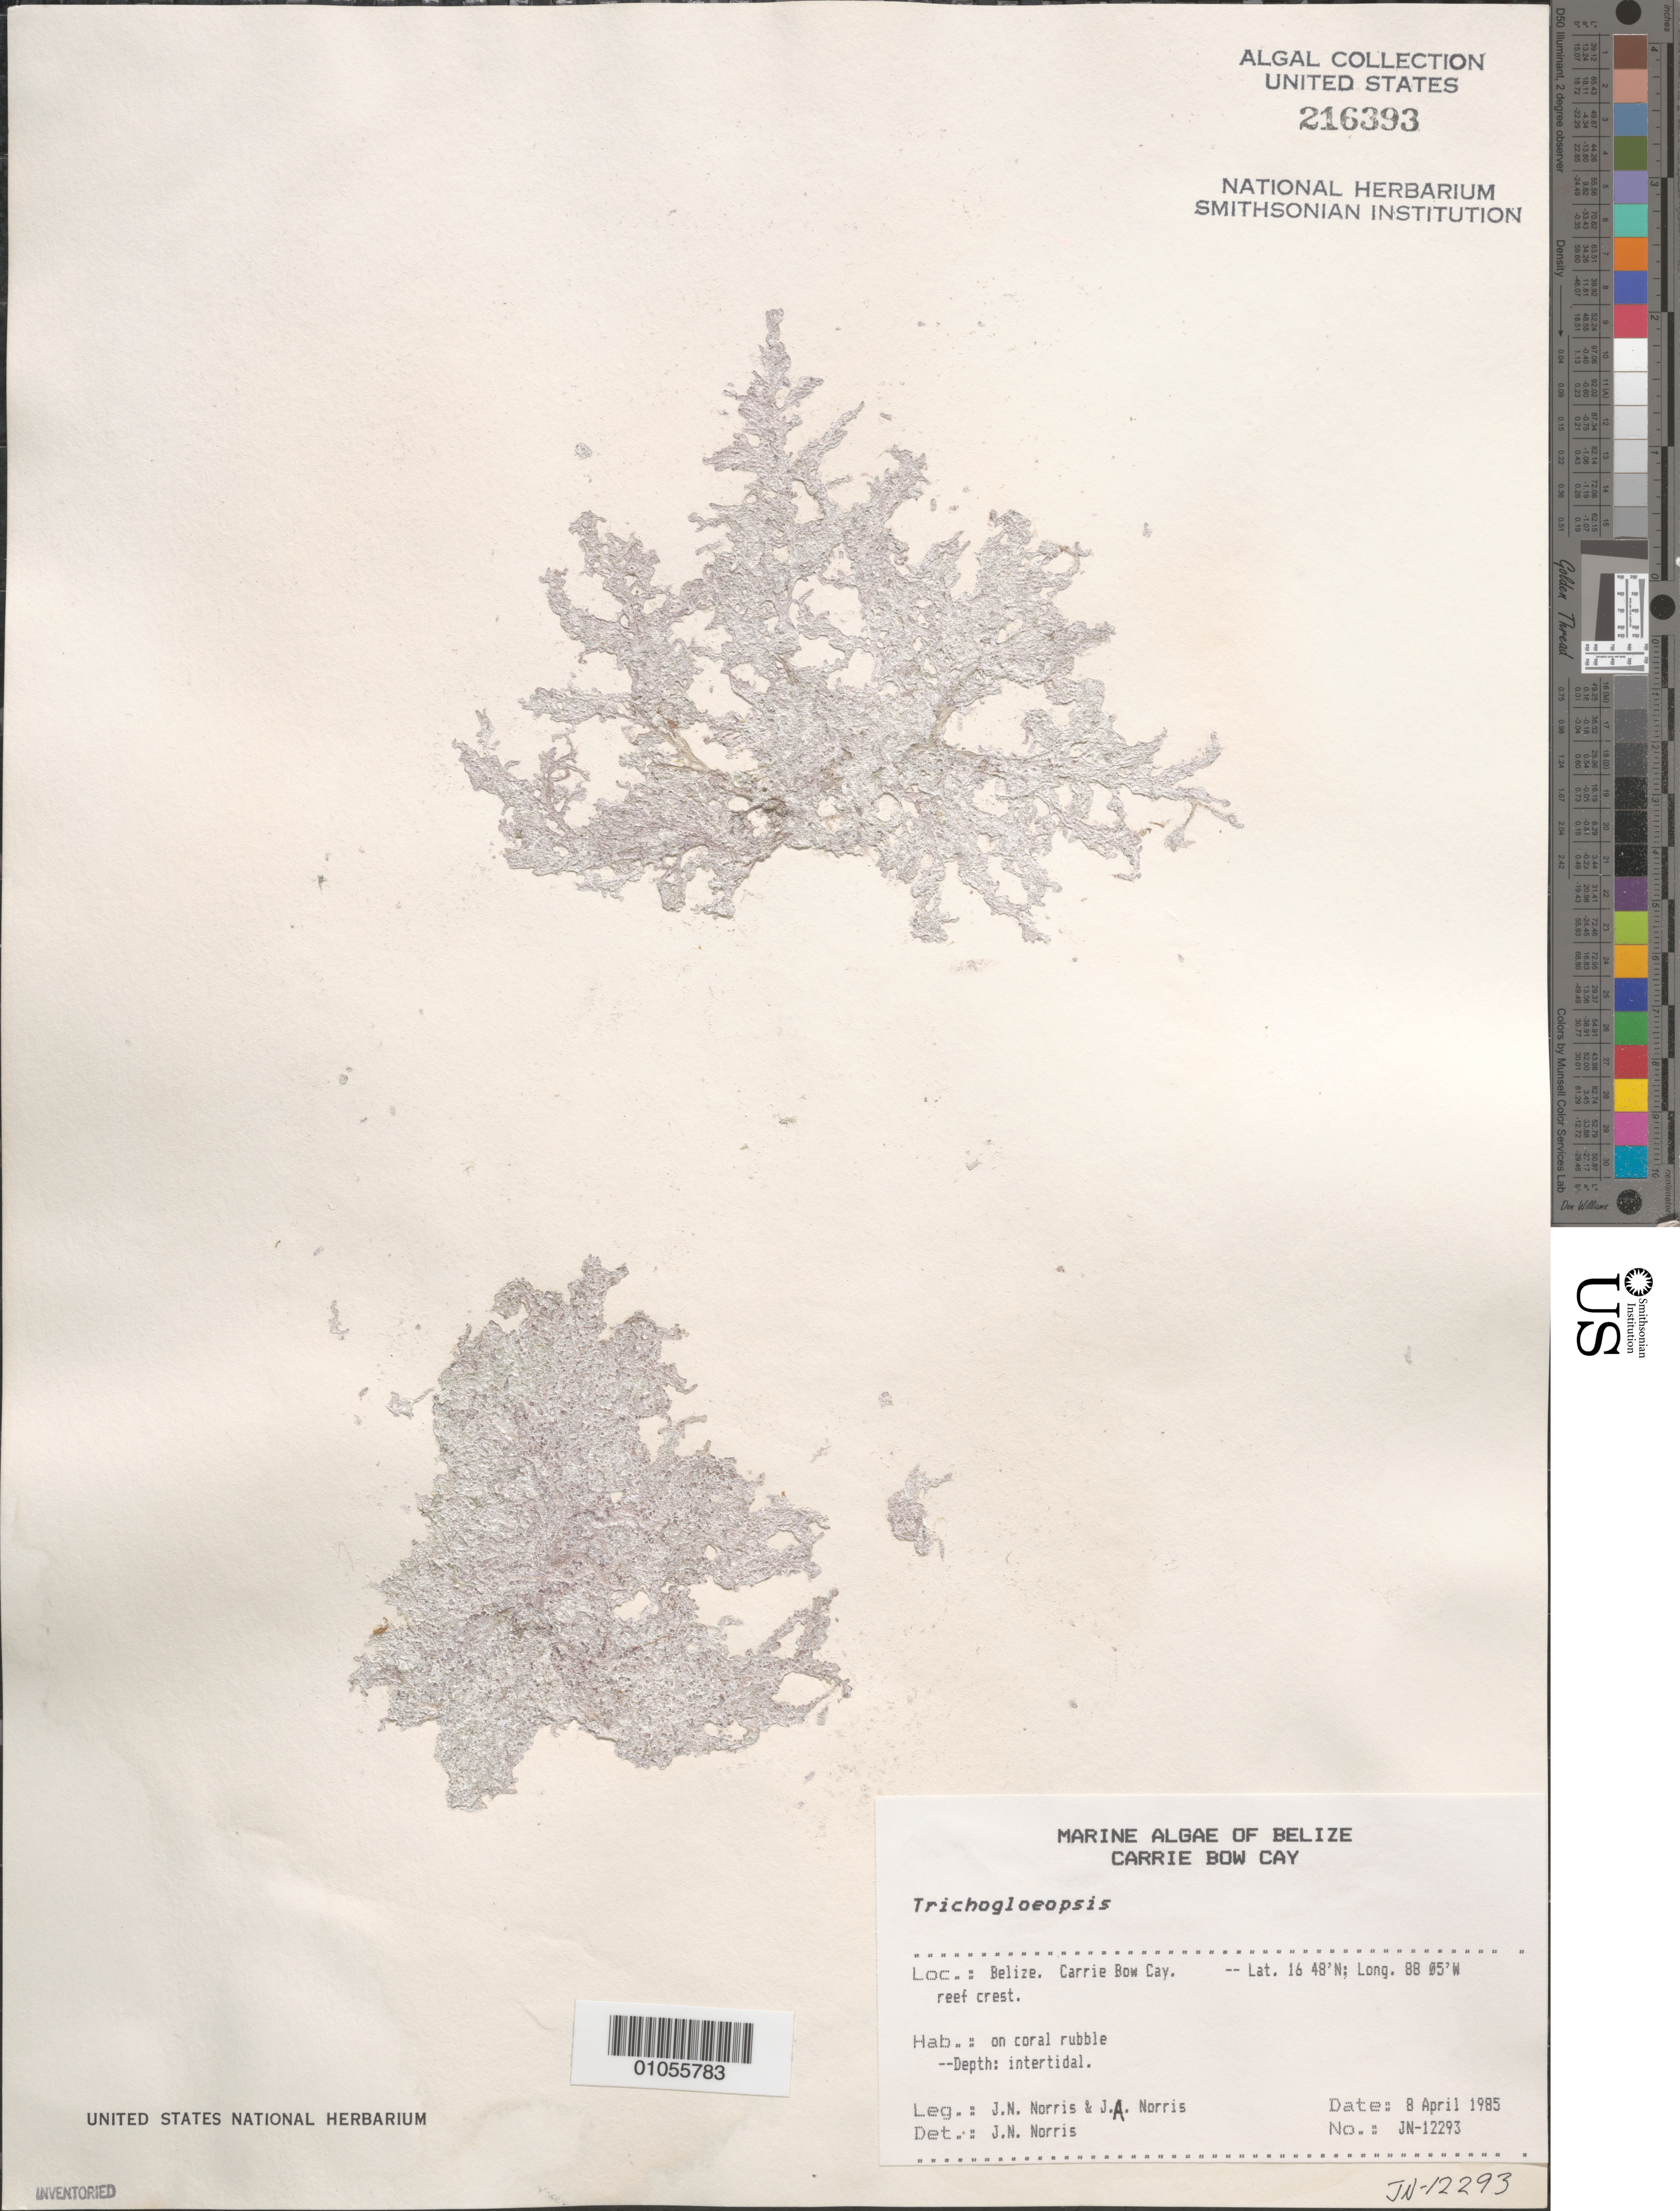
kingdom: Plantae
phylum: Rhodophyta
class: Florideophyceae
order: Nemaliales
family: Liagoraceae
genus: Trichogloeopsis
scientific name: Trichogloeopsis sp.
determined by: Norris, James N.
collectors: J. N. Norris & J. A. Norris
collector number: JN-12293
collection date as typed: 08 Apr 1985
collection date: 1985-04-08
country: Belize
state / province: Stann Creek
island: Carrie Bow Cay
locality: Reef crest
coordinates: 16 48'N, 88 05'W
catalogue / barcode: US 216393